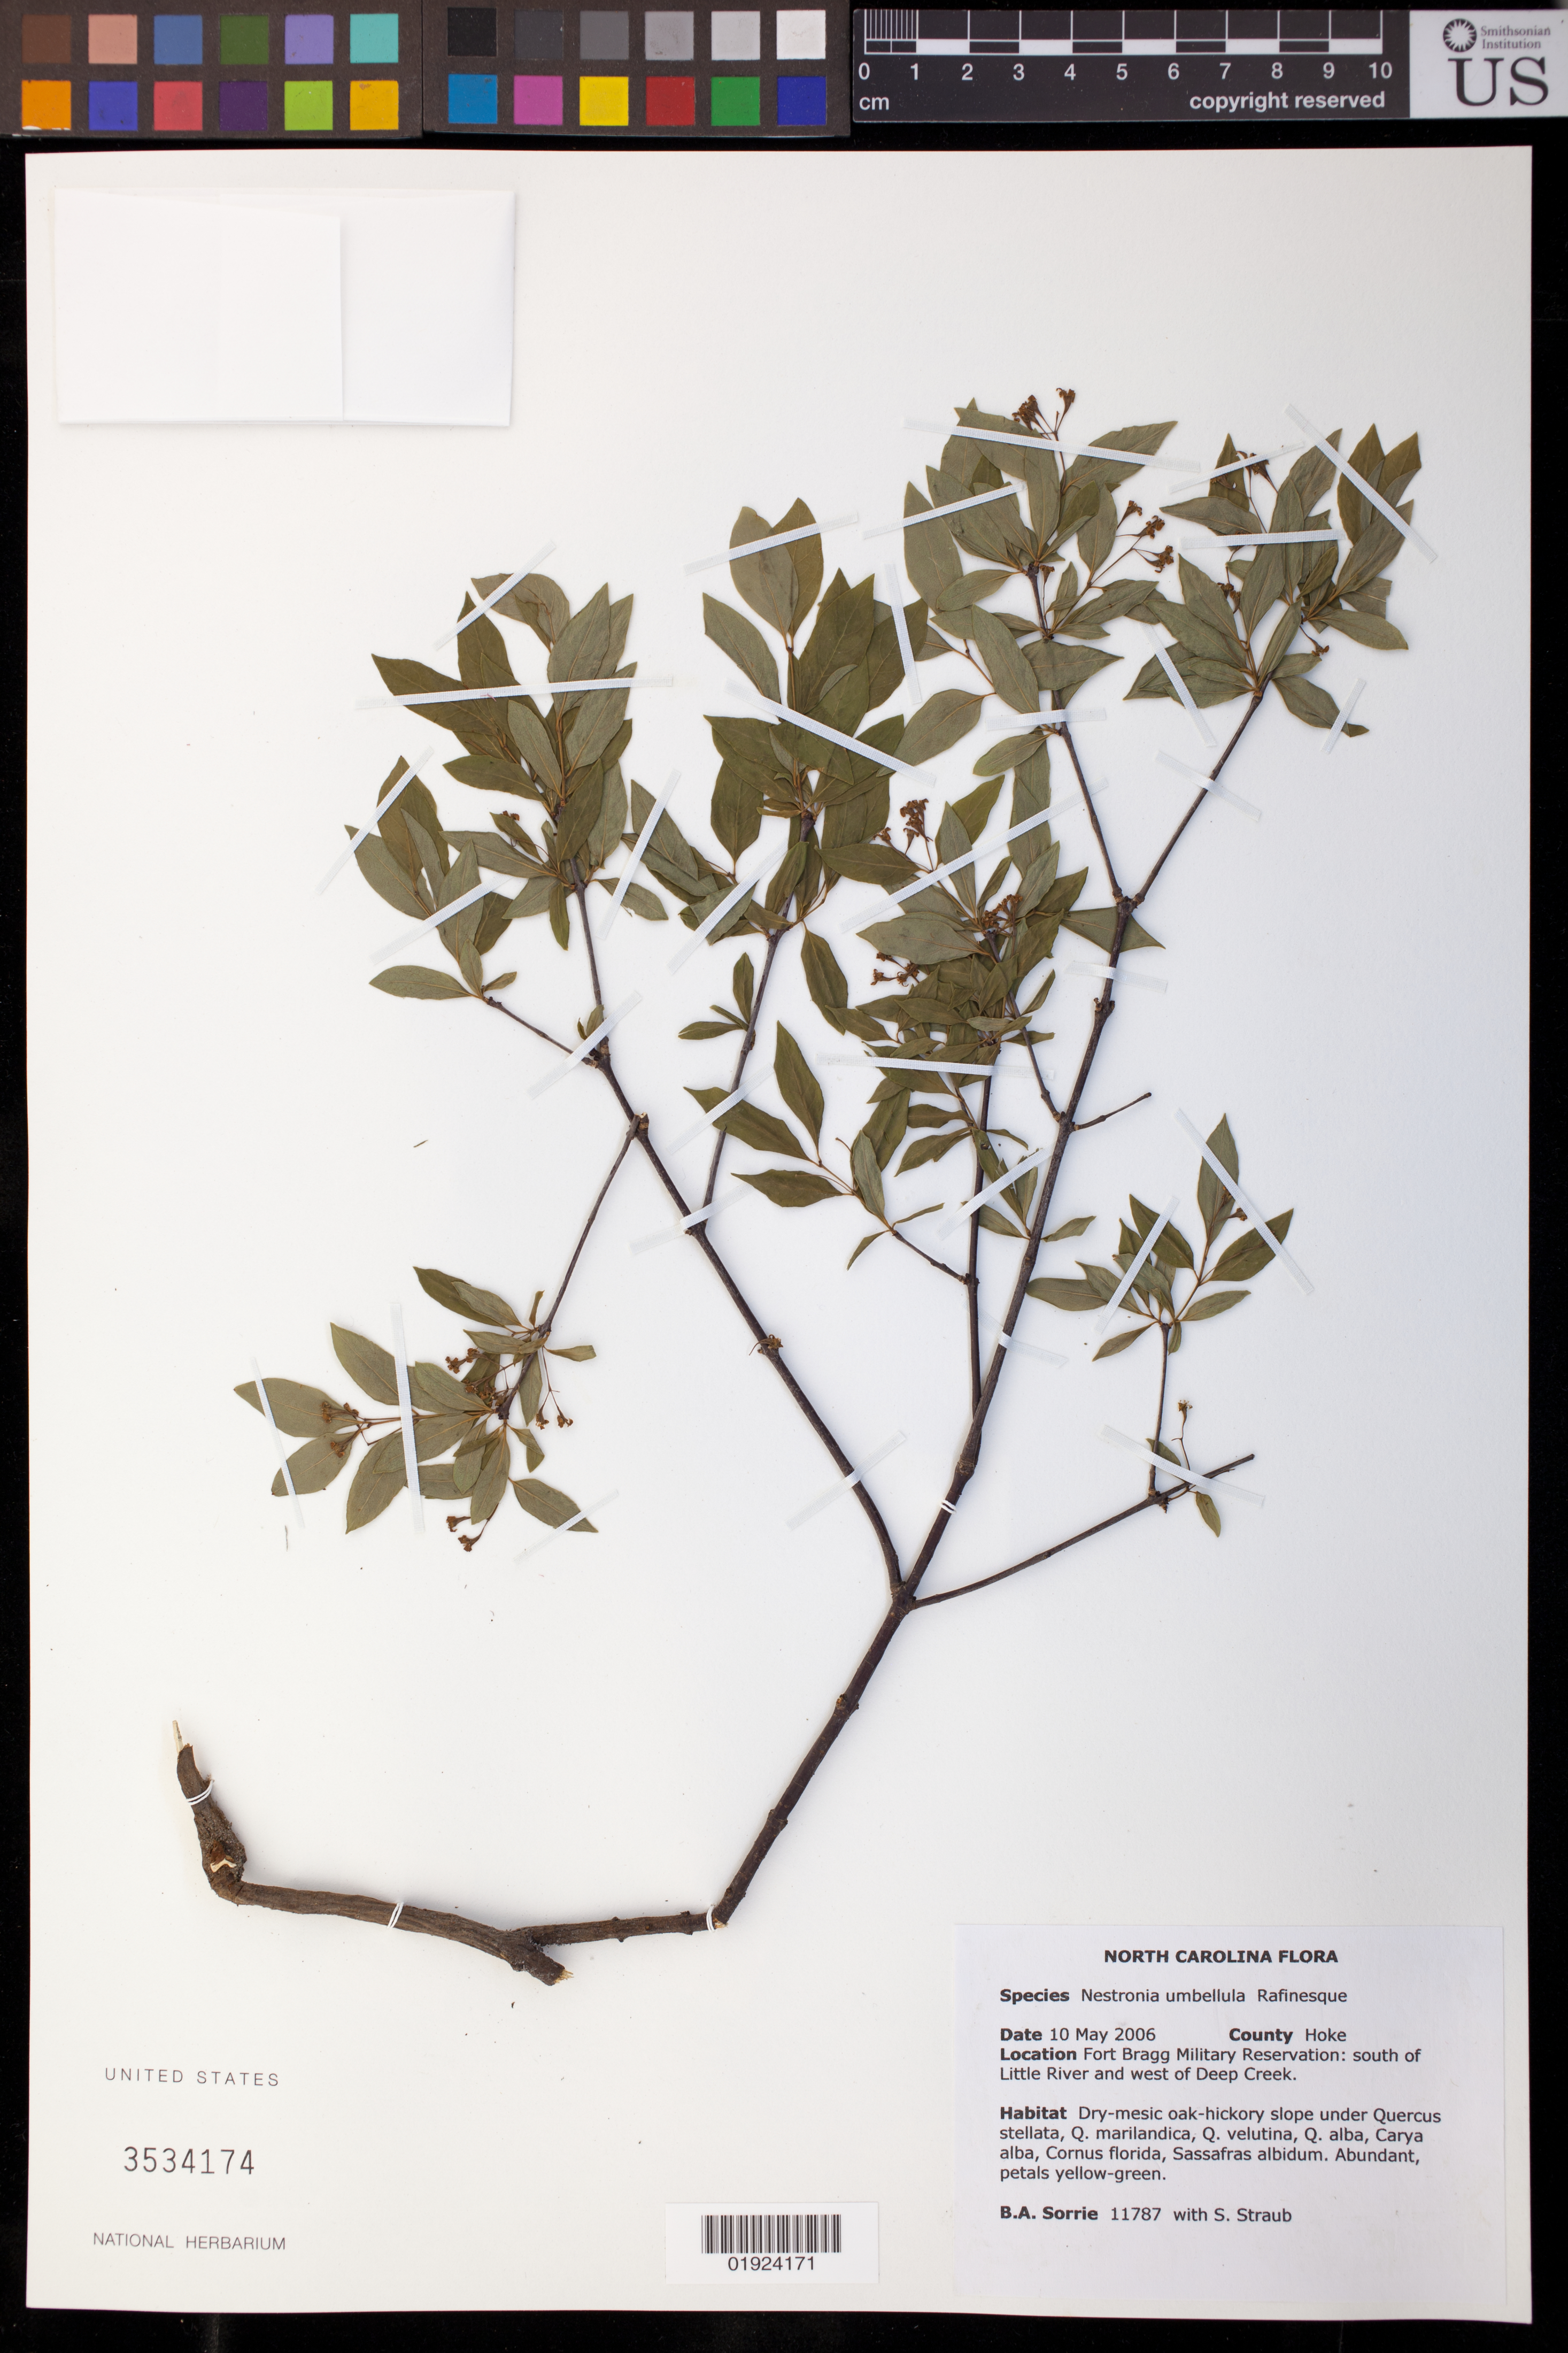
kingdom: Plantae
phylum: Tracheophyta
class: Magnoliopsida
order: Santalales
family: Santalaceae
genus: Nestronia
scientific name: Nestronia umbellula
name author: Raf.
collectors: B. Sorrie & S. C. K. Straub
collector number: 11787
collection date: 2006-05-10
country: United States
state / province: North Carolina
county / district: Hoke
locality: Fort Bragg Military Reservation: south of Little River and west of Deep Creek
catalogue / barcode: US 3534174